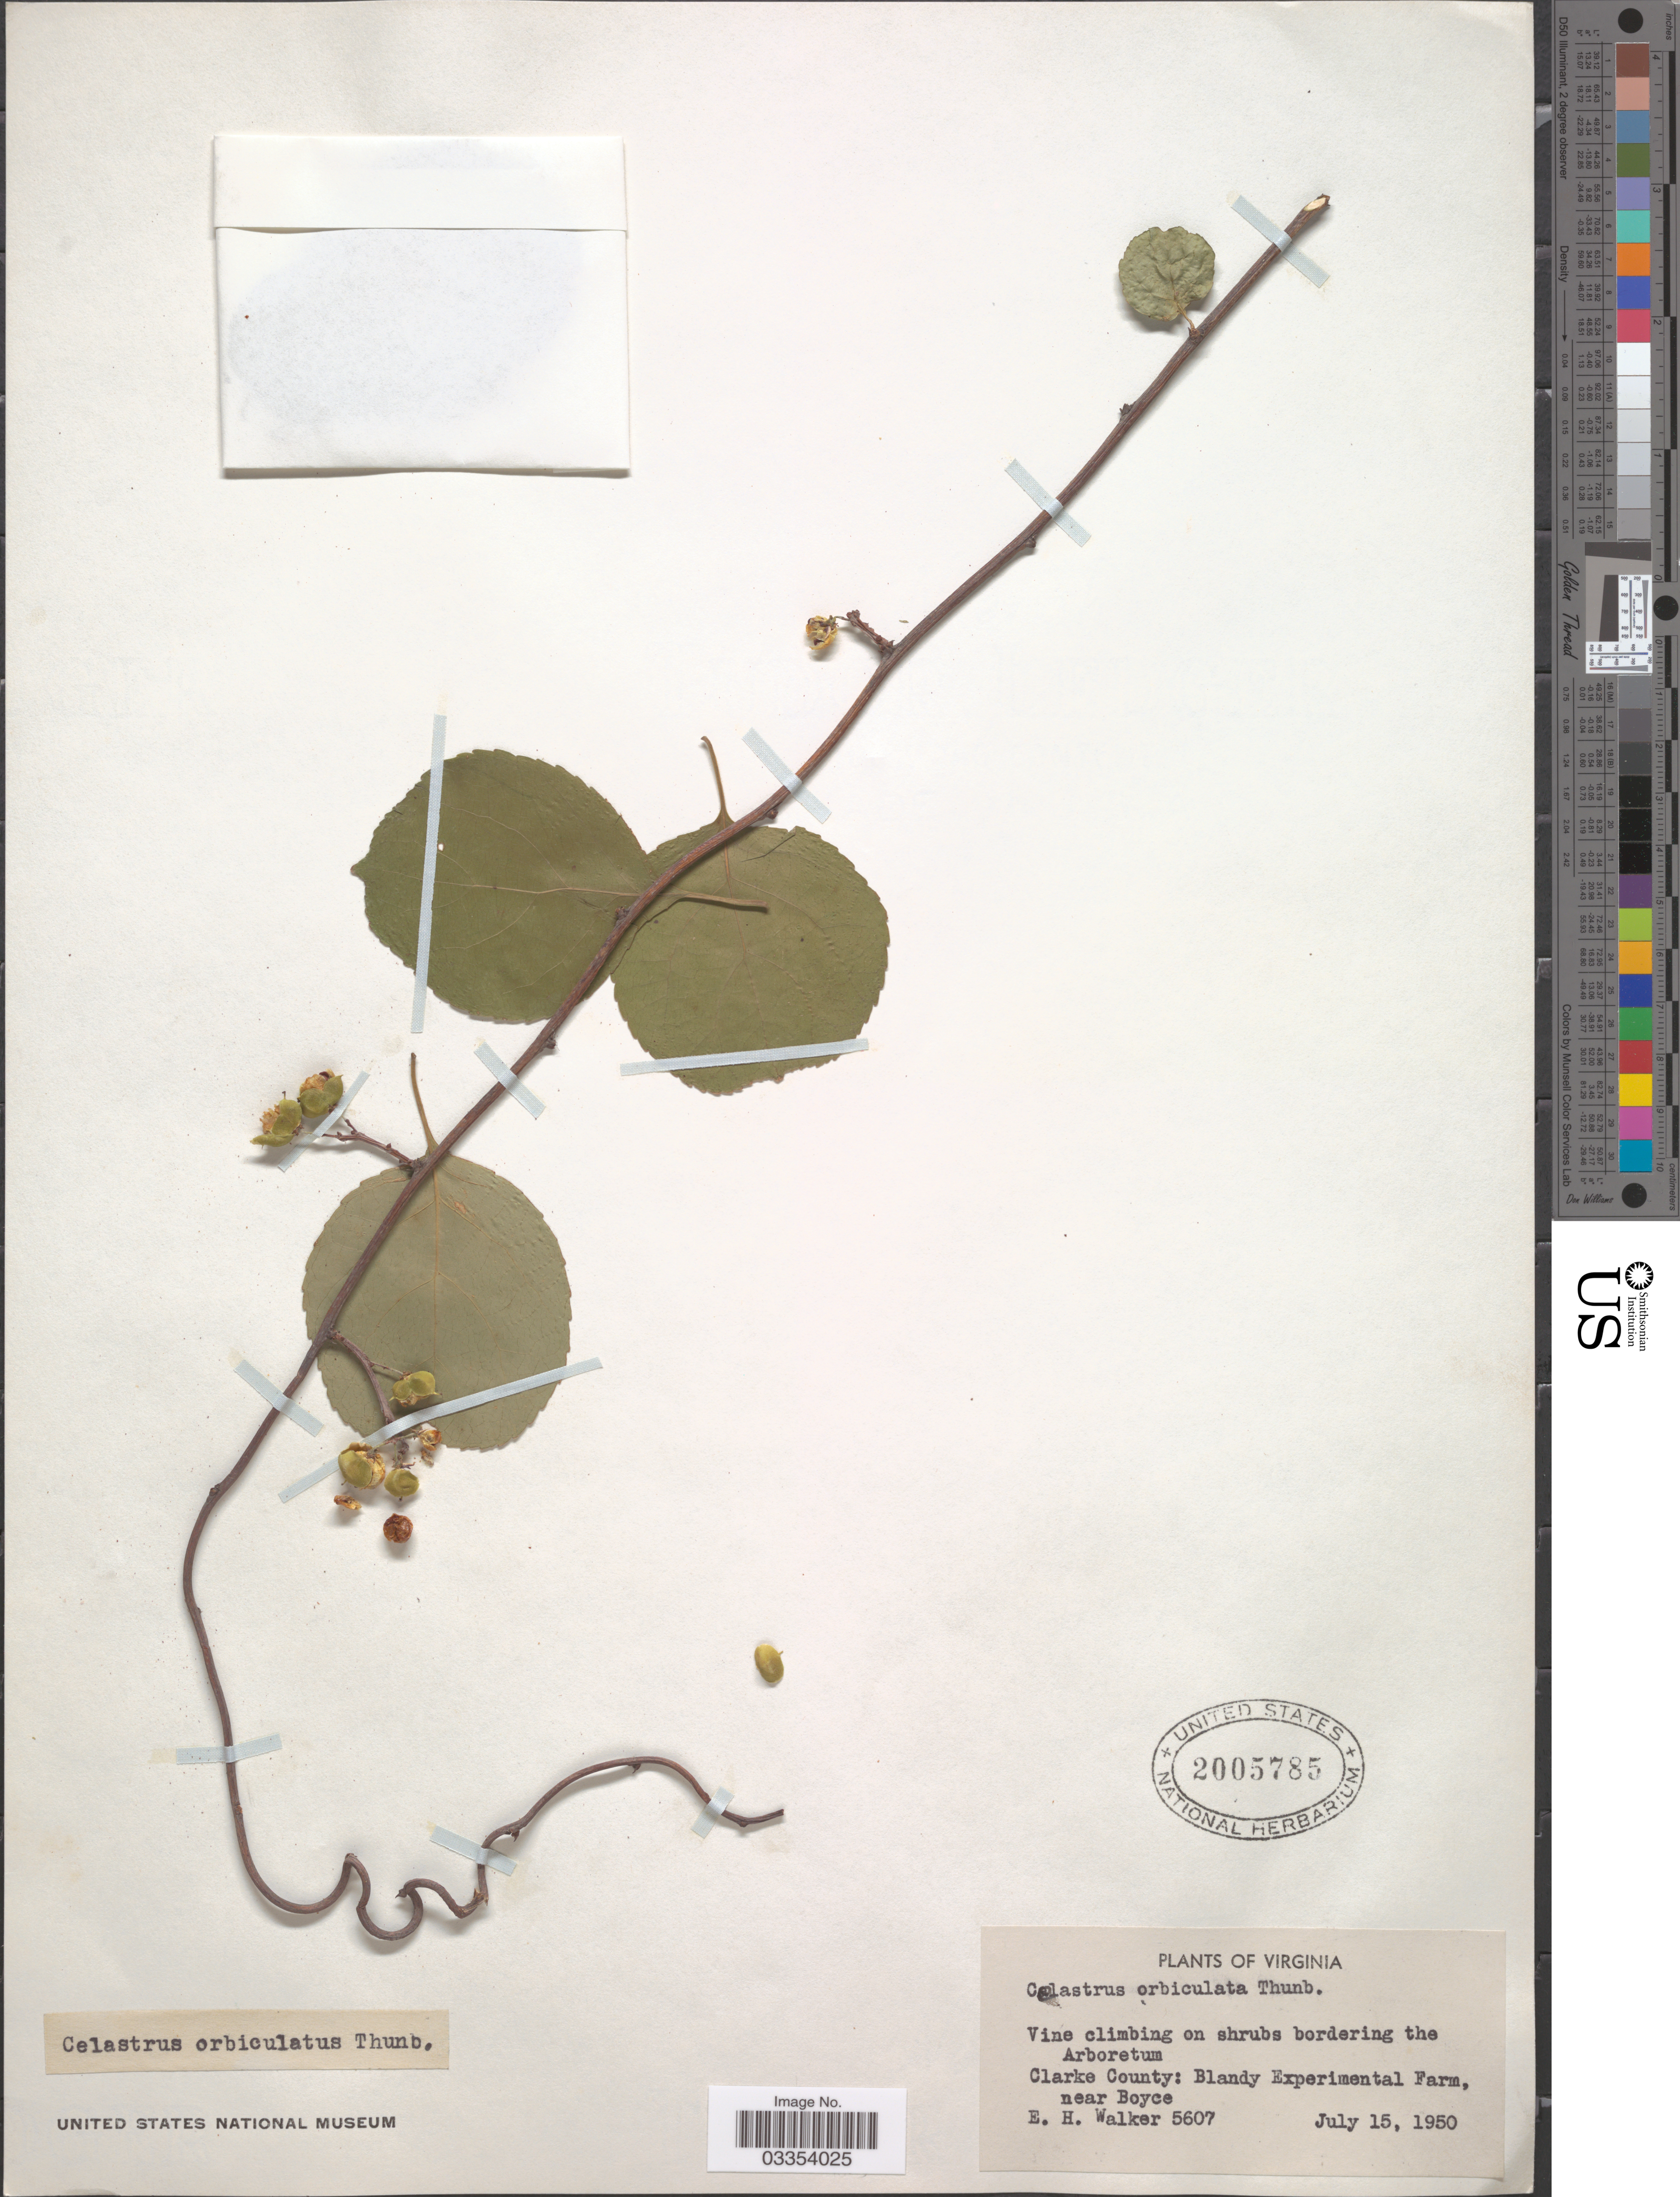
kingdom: Plantae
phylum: Tracheophyta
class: Magnoliopsida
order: Celastrales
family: Celastraceae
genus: Celastrus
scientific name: Celastrus orbiculatus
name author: Thunb.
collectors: E. H. Walker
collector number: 5607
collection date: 1950-07-15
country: United States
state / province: Virginia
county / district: Clarke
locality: Clarke County: Blandy Experimental Farm, near Boyce.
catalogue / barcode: US 2005785